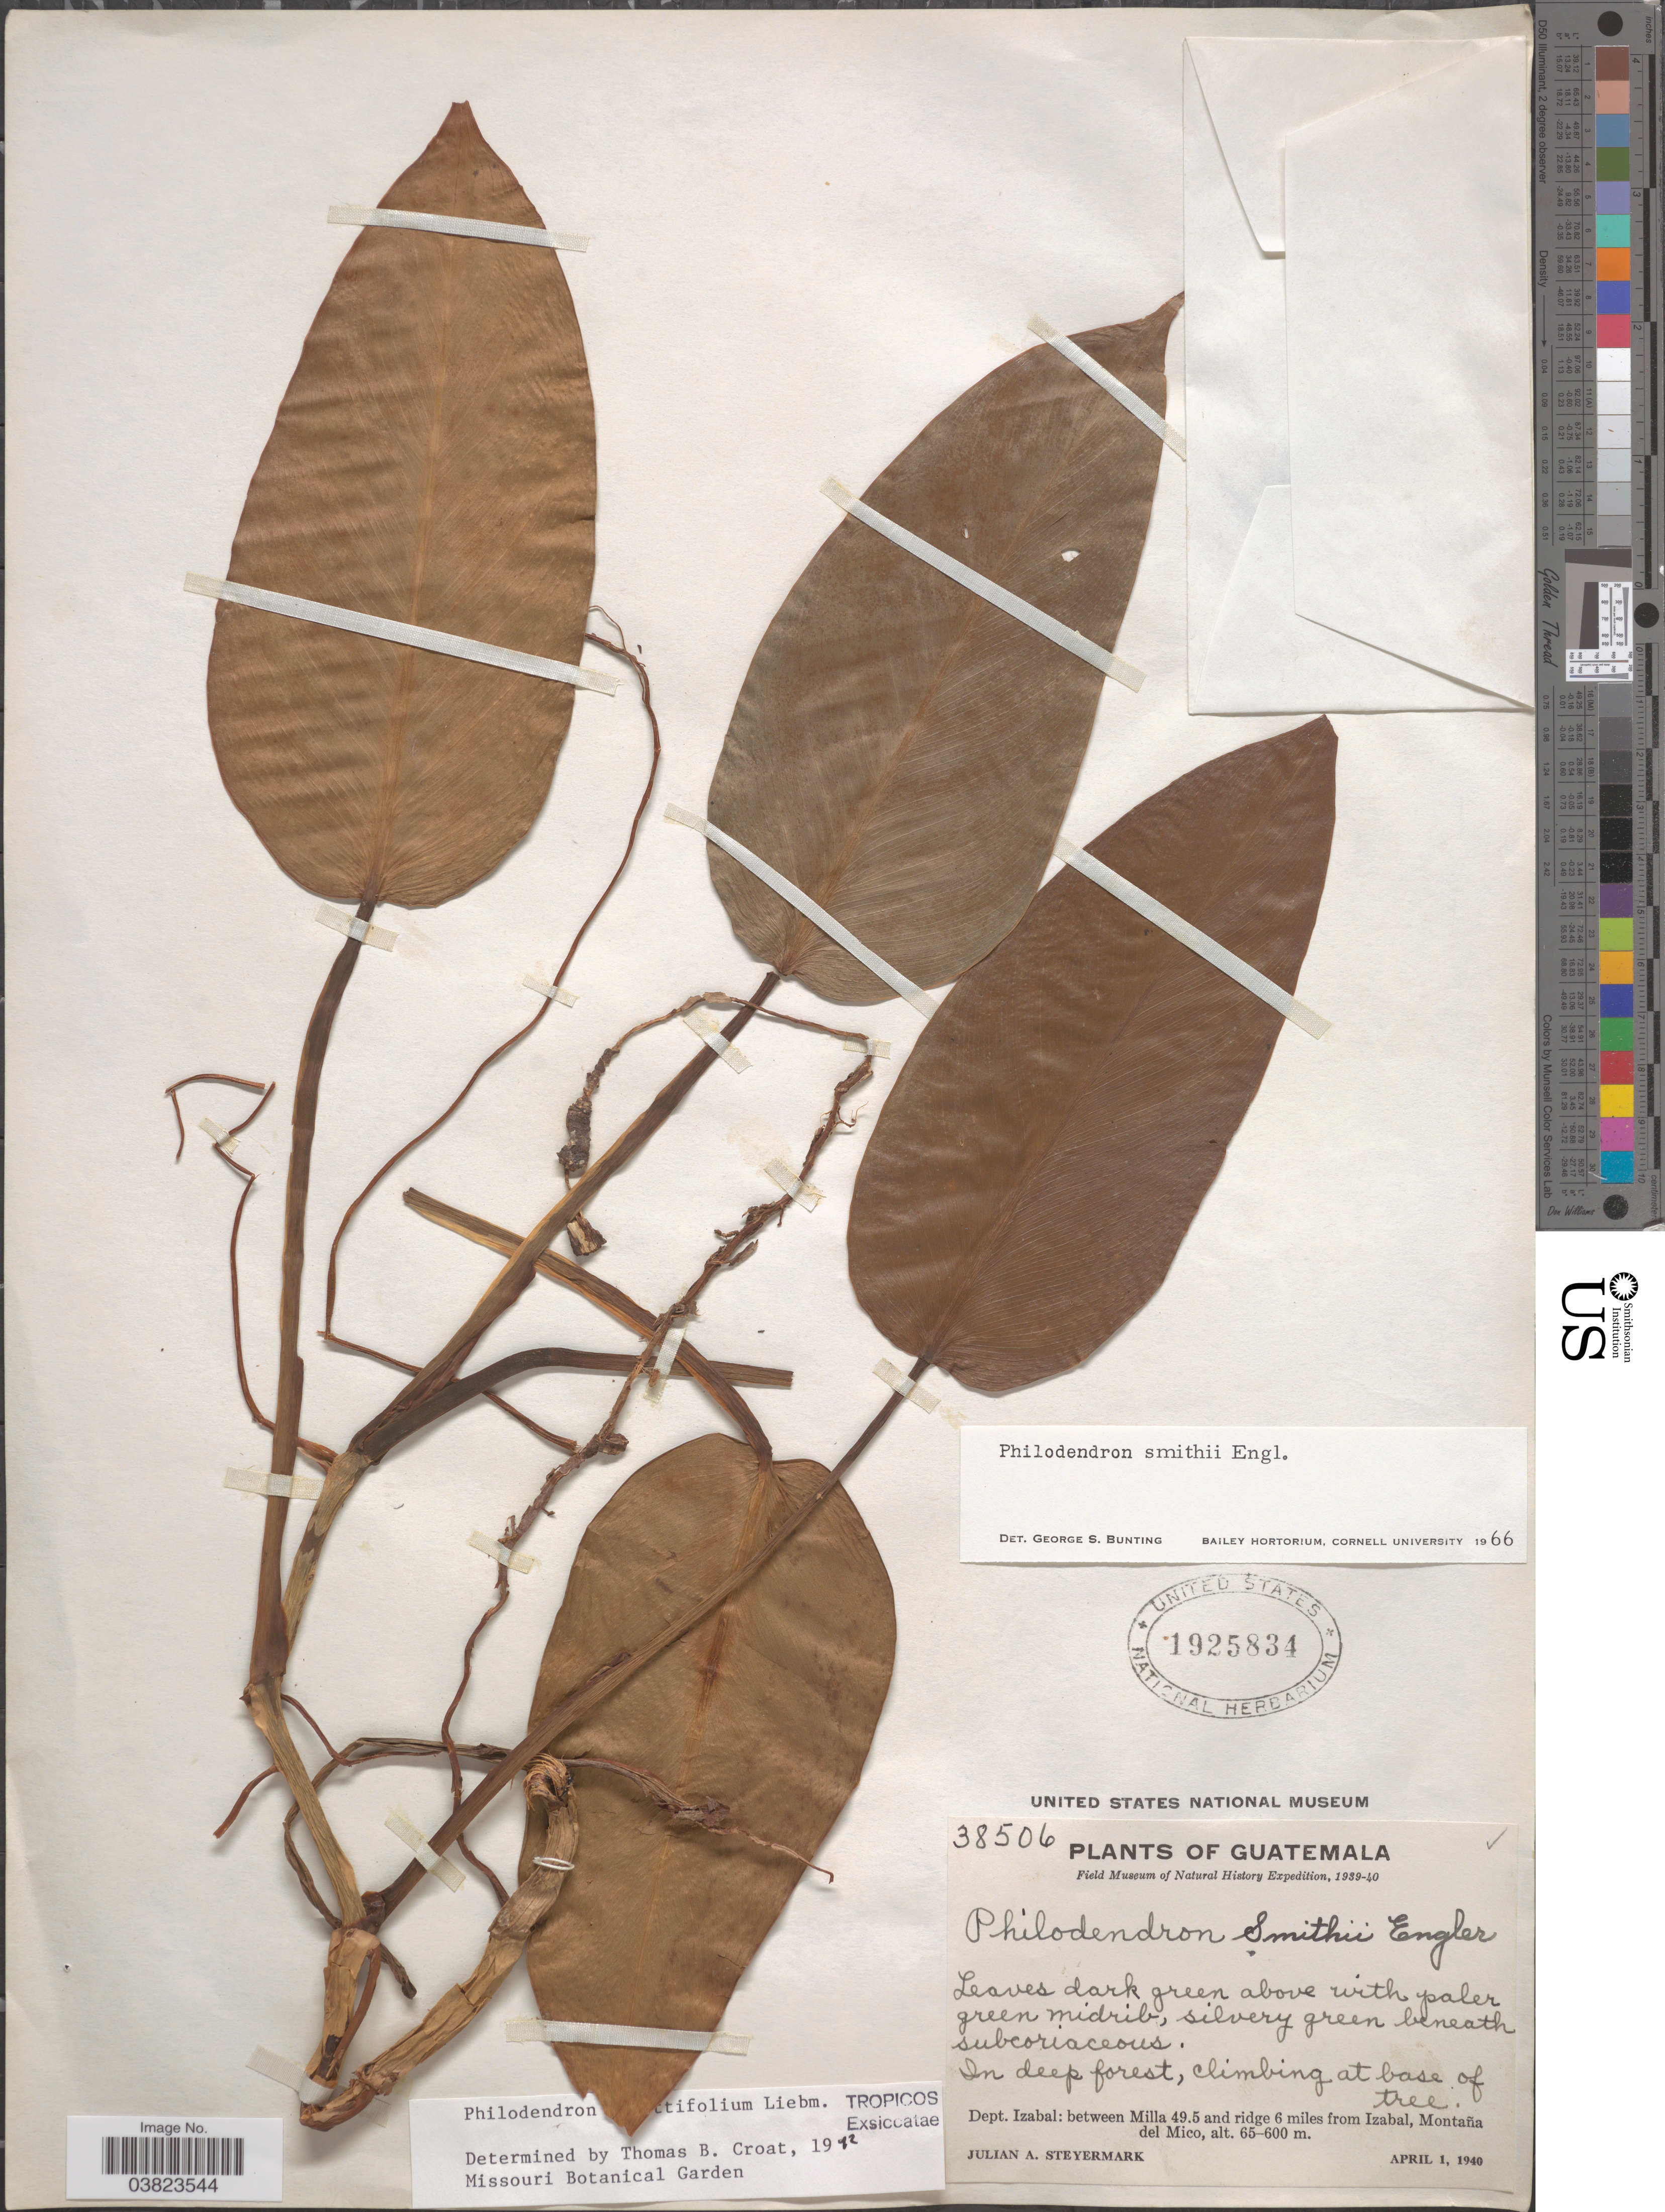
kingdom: Plantae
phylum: Tracheophyta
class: Liliopsida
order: Alismatales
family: Araceae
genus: Philodendron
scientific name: Philodendron sagittifolium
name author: Liebm.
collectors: J. Steyermark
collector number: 38506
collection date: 1940-04-01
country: Guatemala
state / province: Izabal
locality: Dept. Izabal: between Milla 49.5 and ridge 6 miles from Izabal, Montaña del Mico.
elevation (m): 65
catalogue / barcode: US 1925834